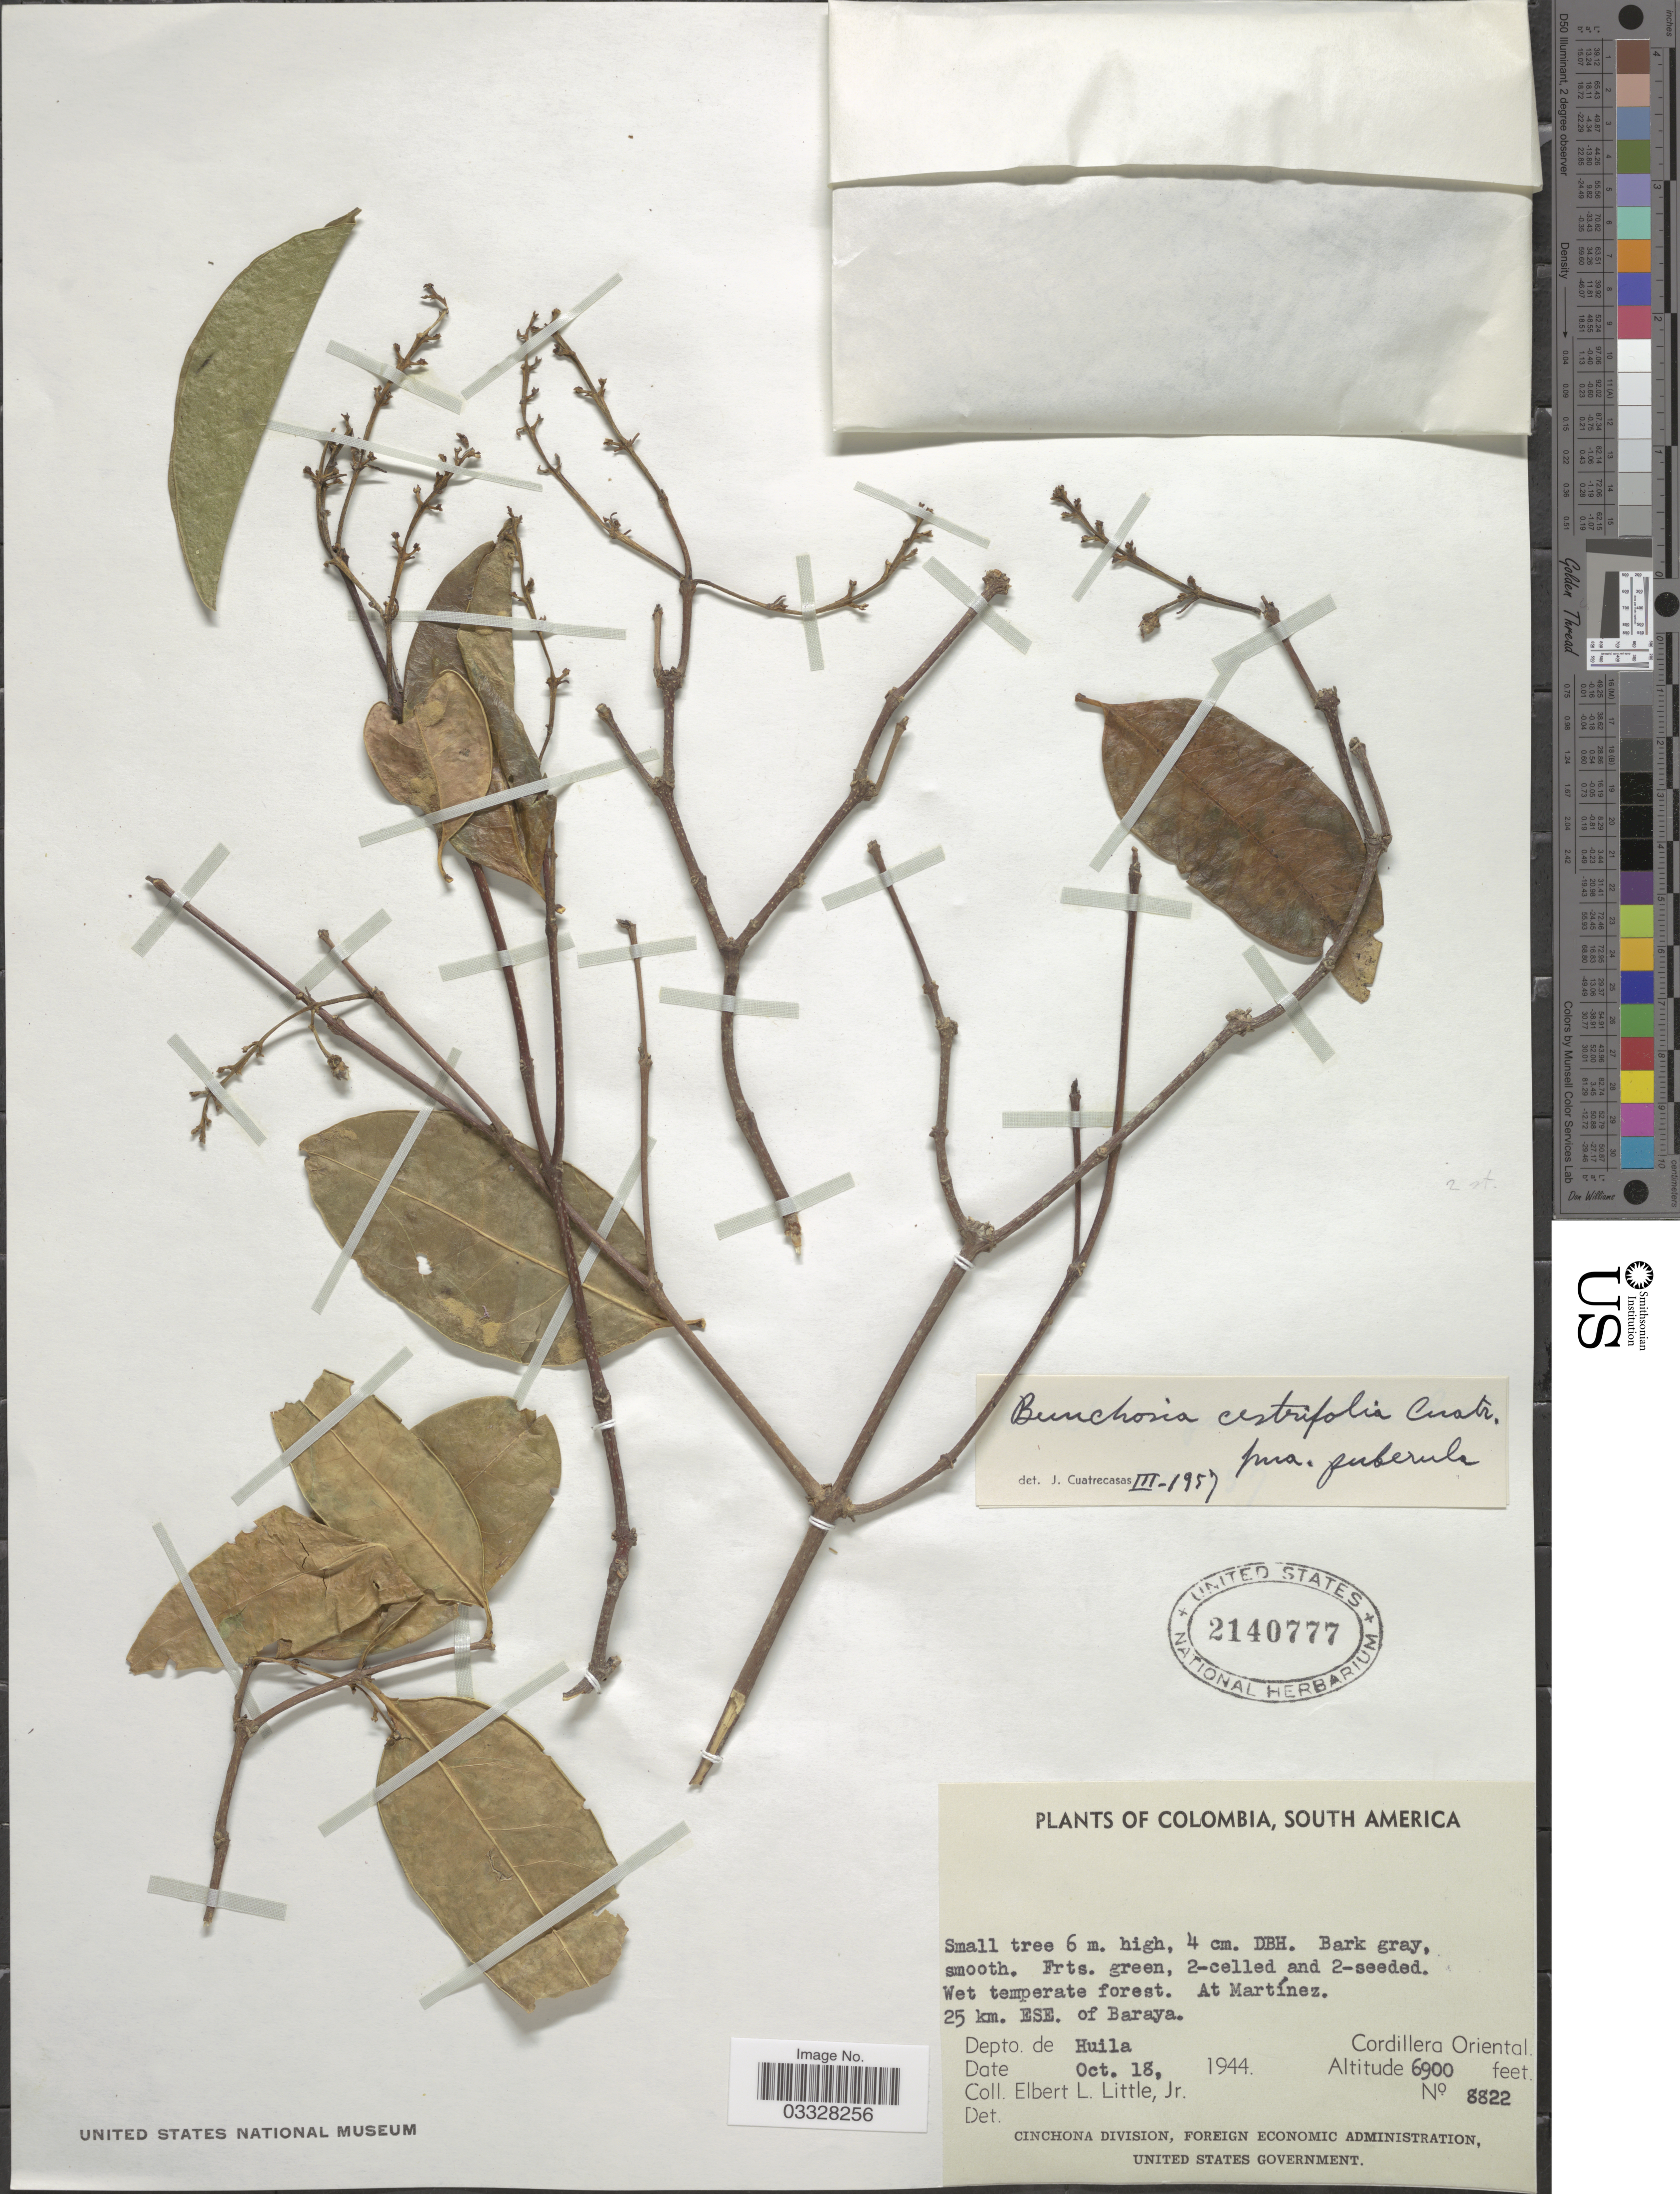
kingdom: Plantae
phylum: Tracheophyta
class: Magnoliopsida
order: Malpighiales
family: Malpighiaceae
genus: Bunchosia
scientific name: Bunchosia cestrifolia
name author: Cuatrec.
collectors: E. L. Little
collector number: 8822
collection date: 1944-10-18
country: Colombia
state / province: Huila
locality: At Martínez. 25 km. ESE. of Baraya. Depto. de Huila. Cordillera Oriental.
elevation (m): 2103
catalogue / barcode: US 2140777